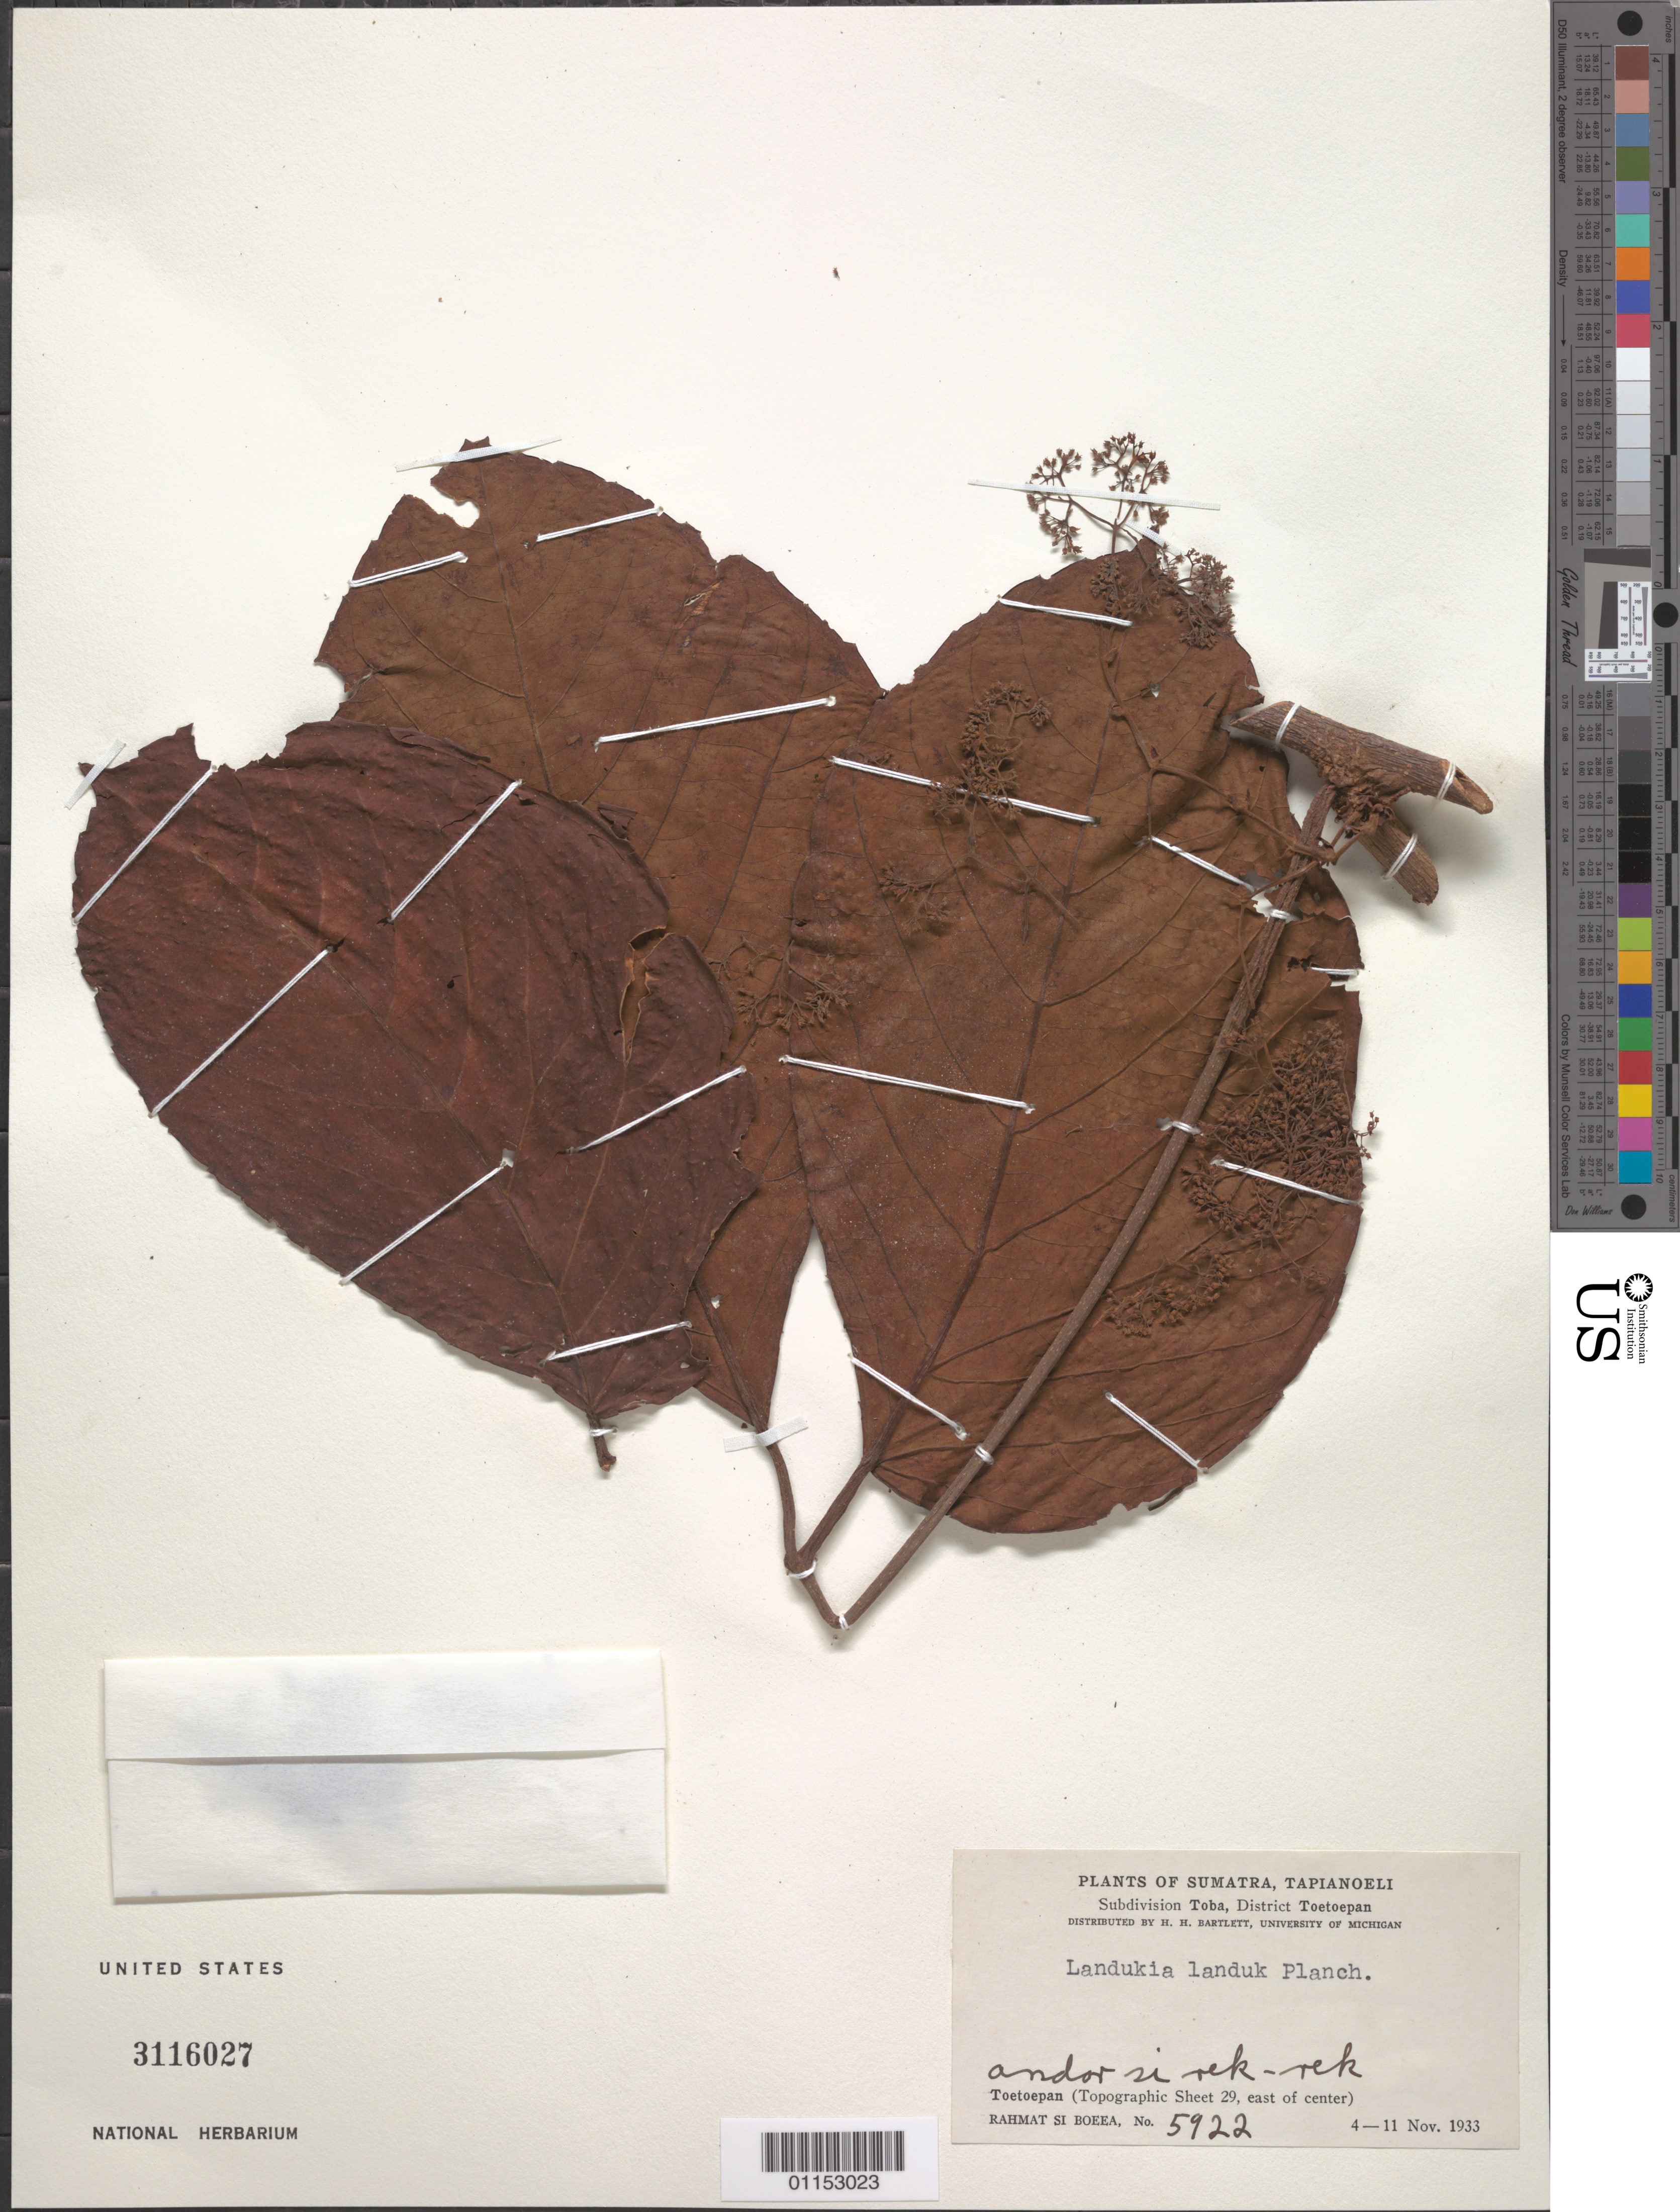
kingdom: Plantae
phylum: Tracheophyta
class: Magnoliopsida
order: Vitales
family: Vitaceae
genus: Tetrastigma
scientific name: Tetrastigma pedunculare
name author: (Wall. ex M.A. Lawson) Planch.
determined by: Latiff, A.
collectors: Rahmat Si Boeea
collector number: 5922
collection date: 1933-11-04/1933-11-11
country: Indonesia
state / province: Sumatra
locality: Toetoepan.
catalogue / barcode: US 3116027